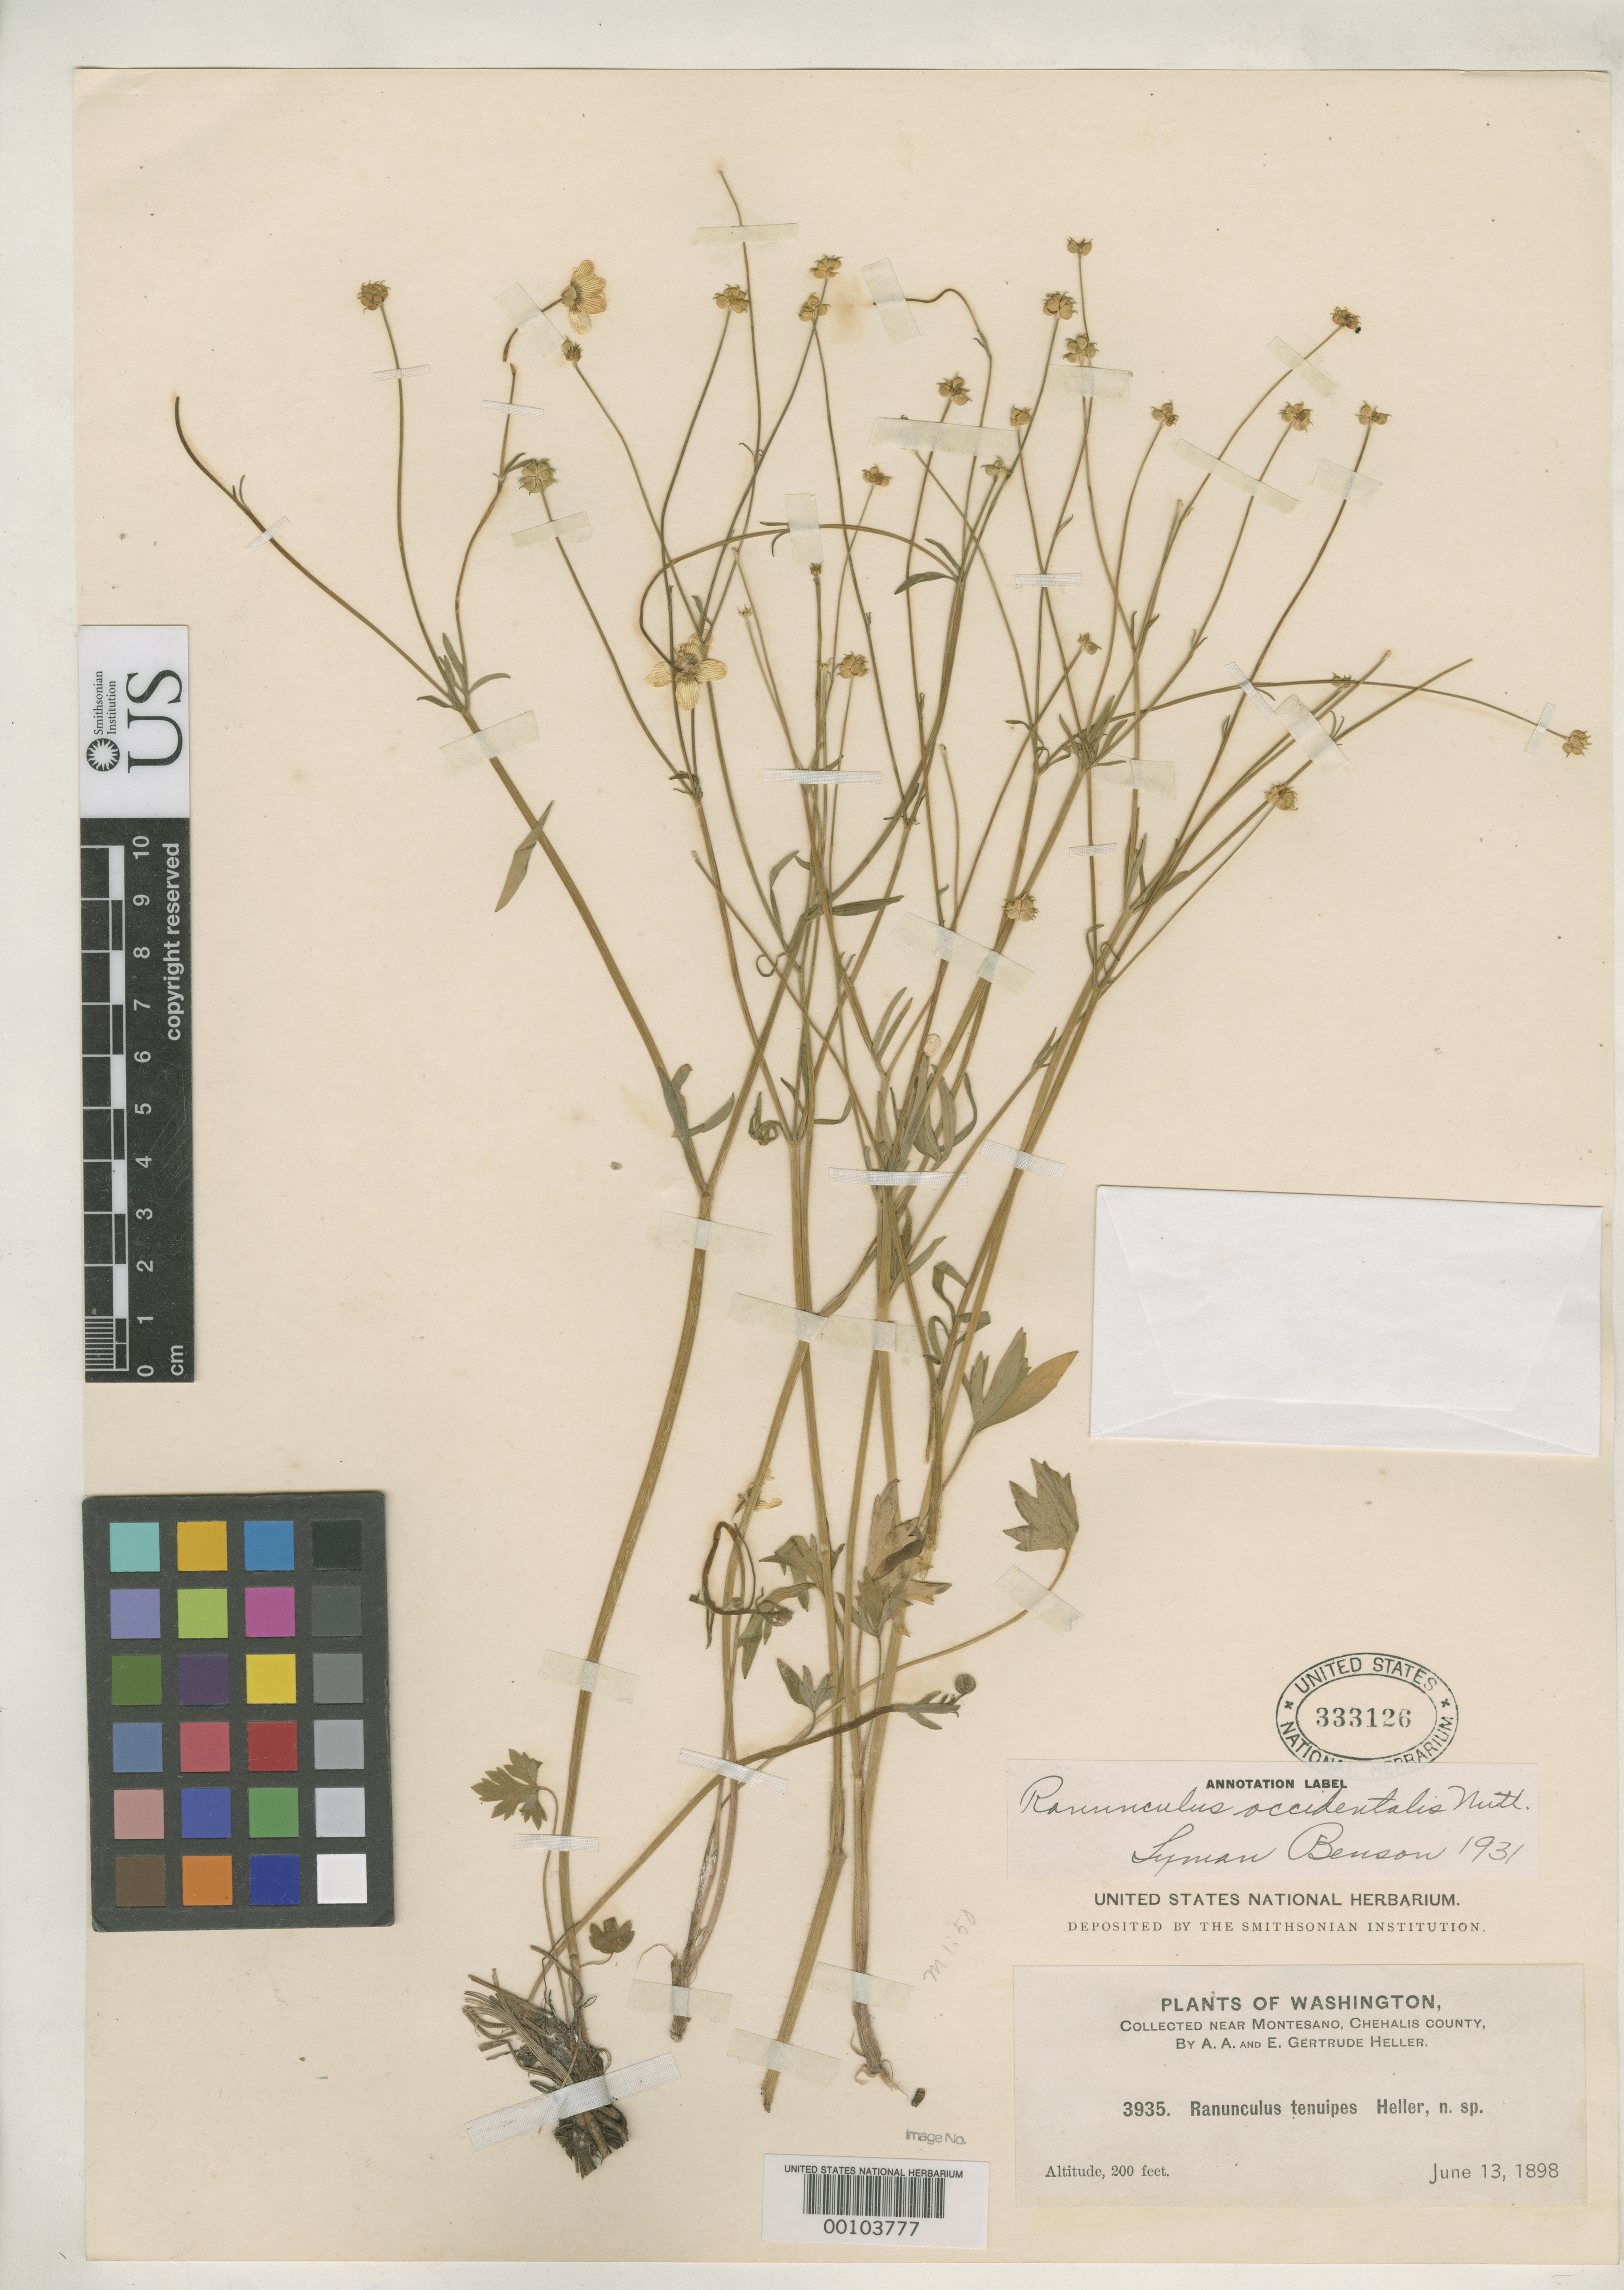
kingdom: Plantae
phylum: Tracheophyta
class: Magnoliopsida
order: Ranunculales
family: Ranunculaceae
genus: Ranunculus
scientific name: Ranunculus tenuipes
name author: A. Heller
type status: Isotype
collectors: A. A. Heller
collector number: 3935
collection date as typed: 13 Jun 1898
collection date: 1898-06-13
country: United States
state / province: Washington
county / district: Grays Harbor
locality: Near Montesano.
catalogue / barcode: US 333126